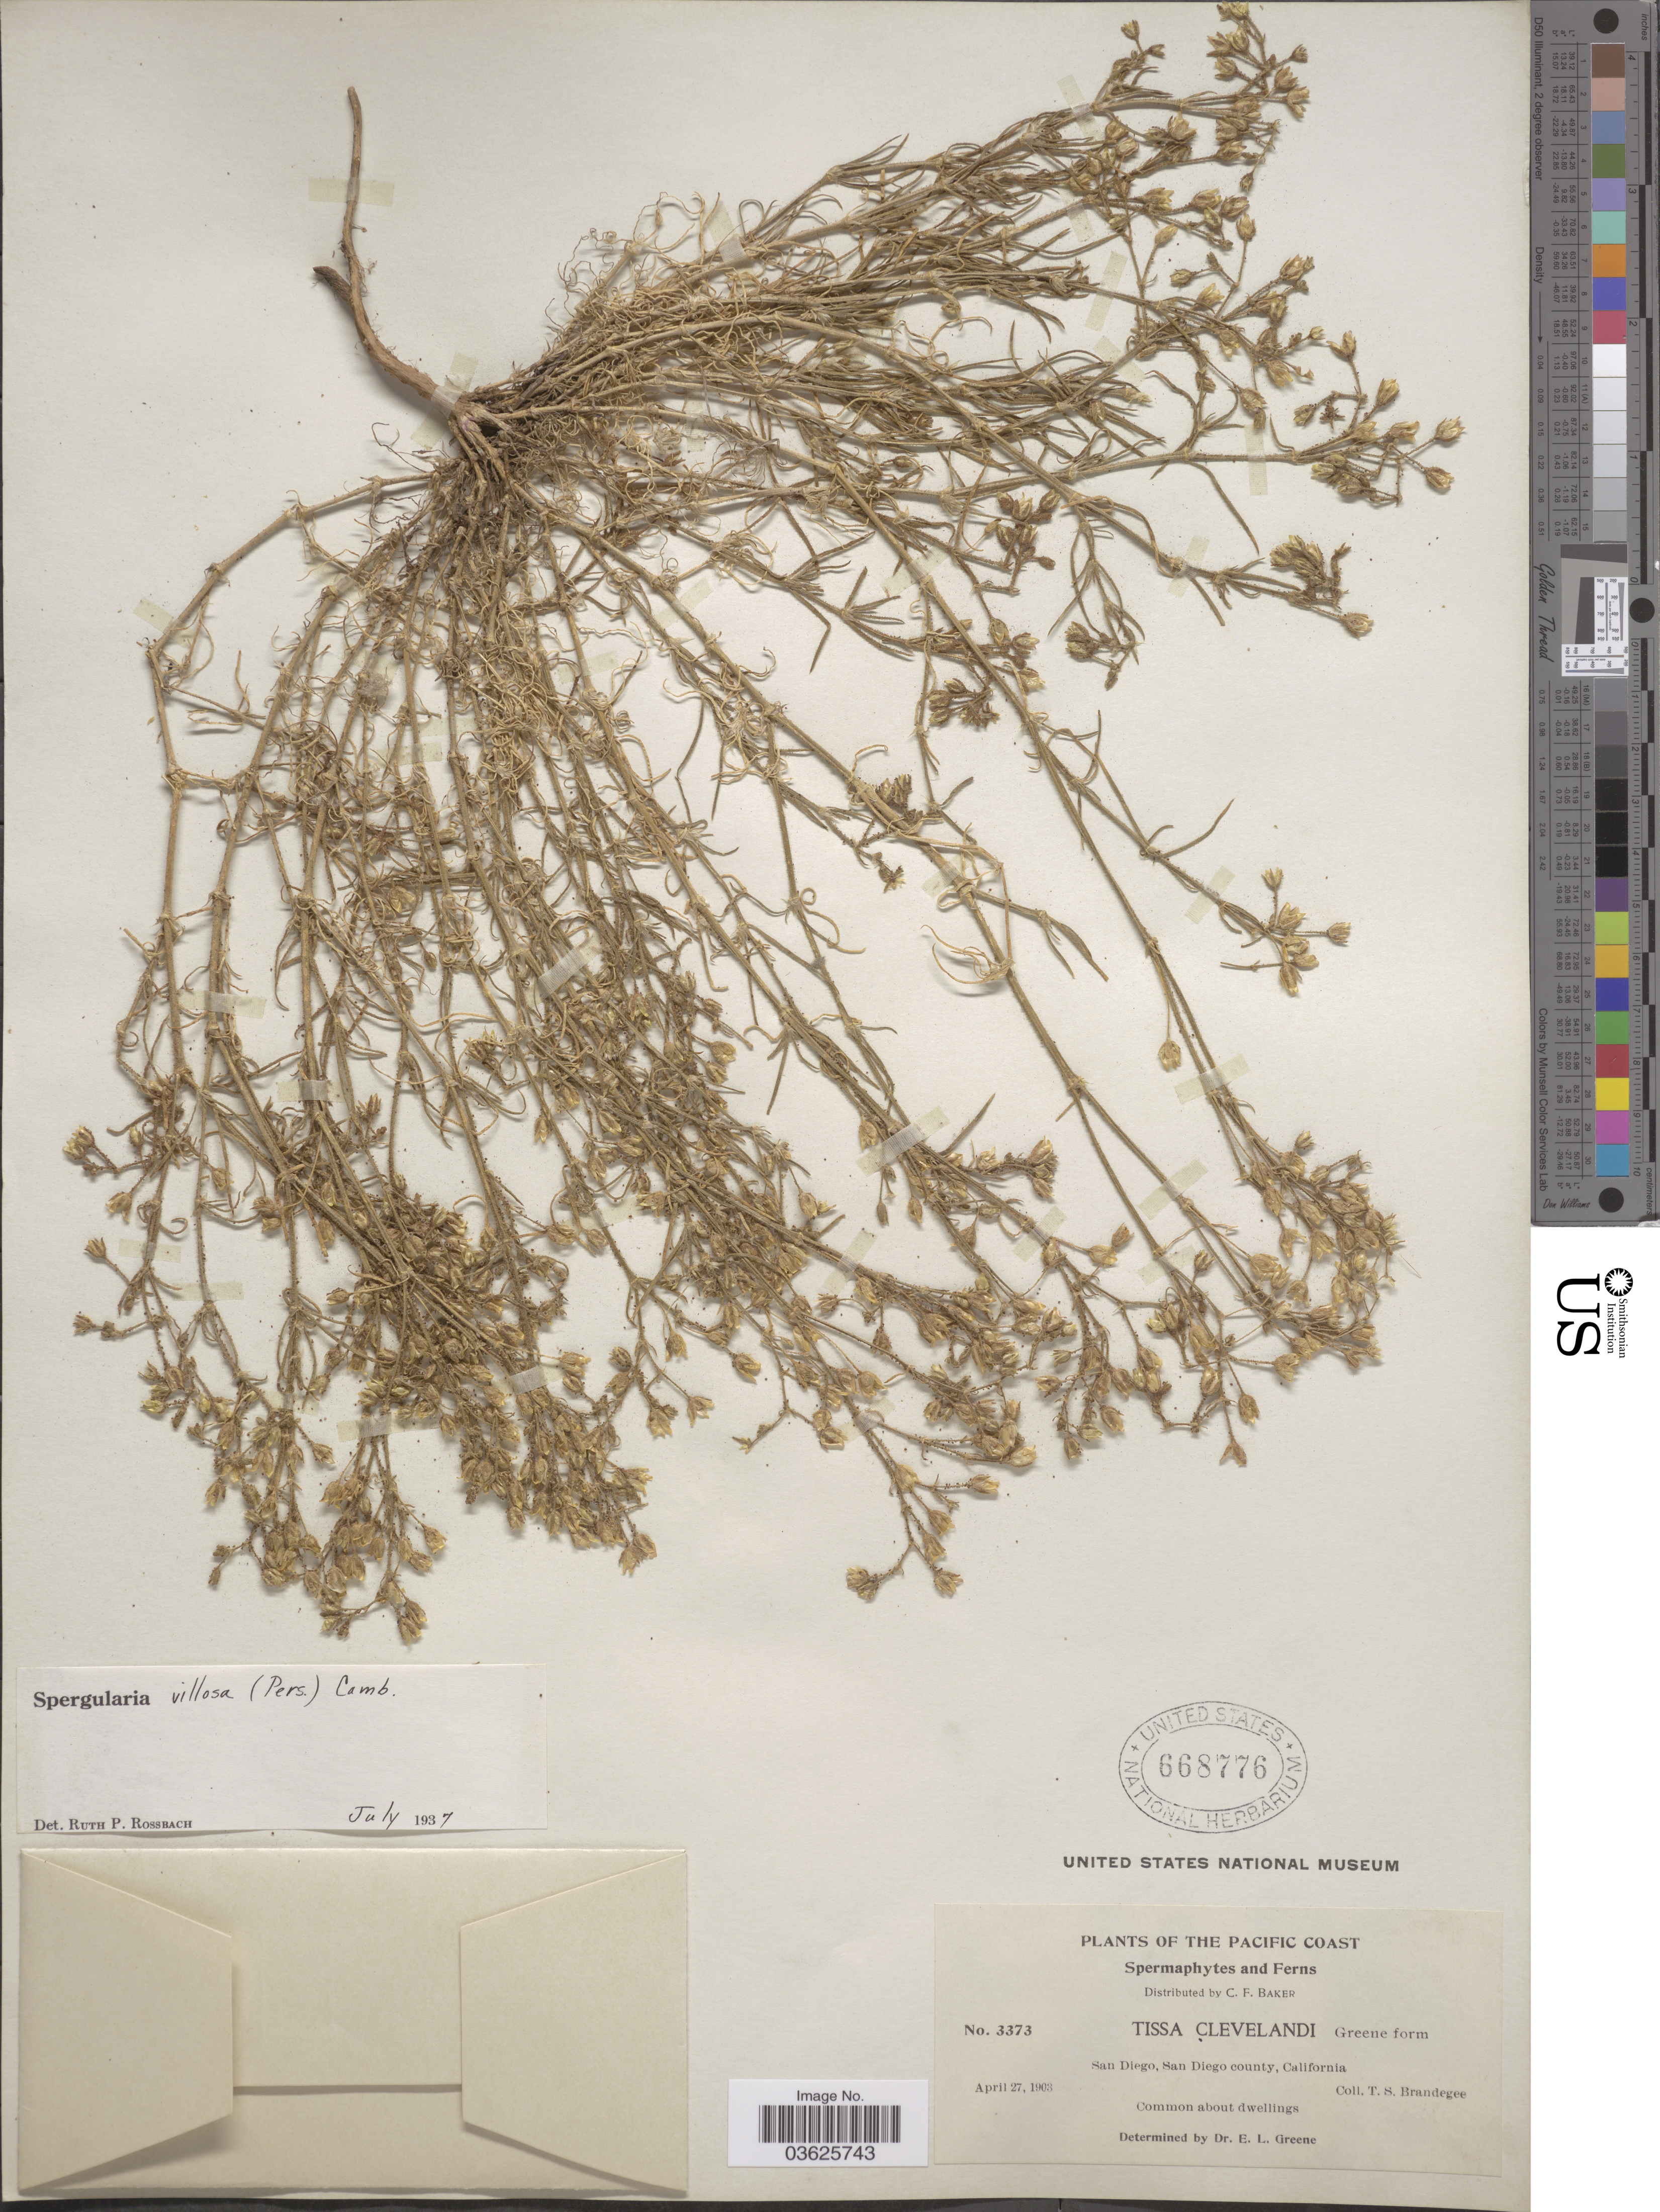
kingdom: Plantae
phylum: Tracheophyta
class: Magnoliopsida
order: Caryophyllales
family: Caryophyllaceae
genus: Spergularia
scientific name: Spergularia villosa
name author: (Pers.) Cambess.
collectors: T. S. Brandegee (herbarium)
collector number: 3373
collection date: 1903-04-27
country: United States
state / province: California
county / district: San Diego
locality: The Pacific Coast. San Diego, San Diego county.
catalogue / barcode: US 668776